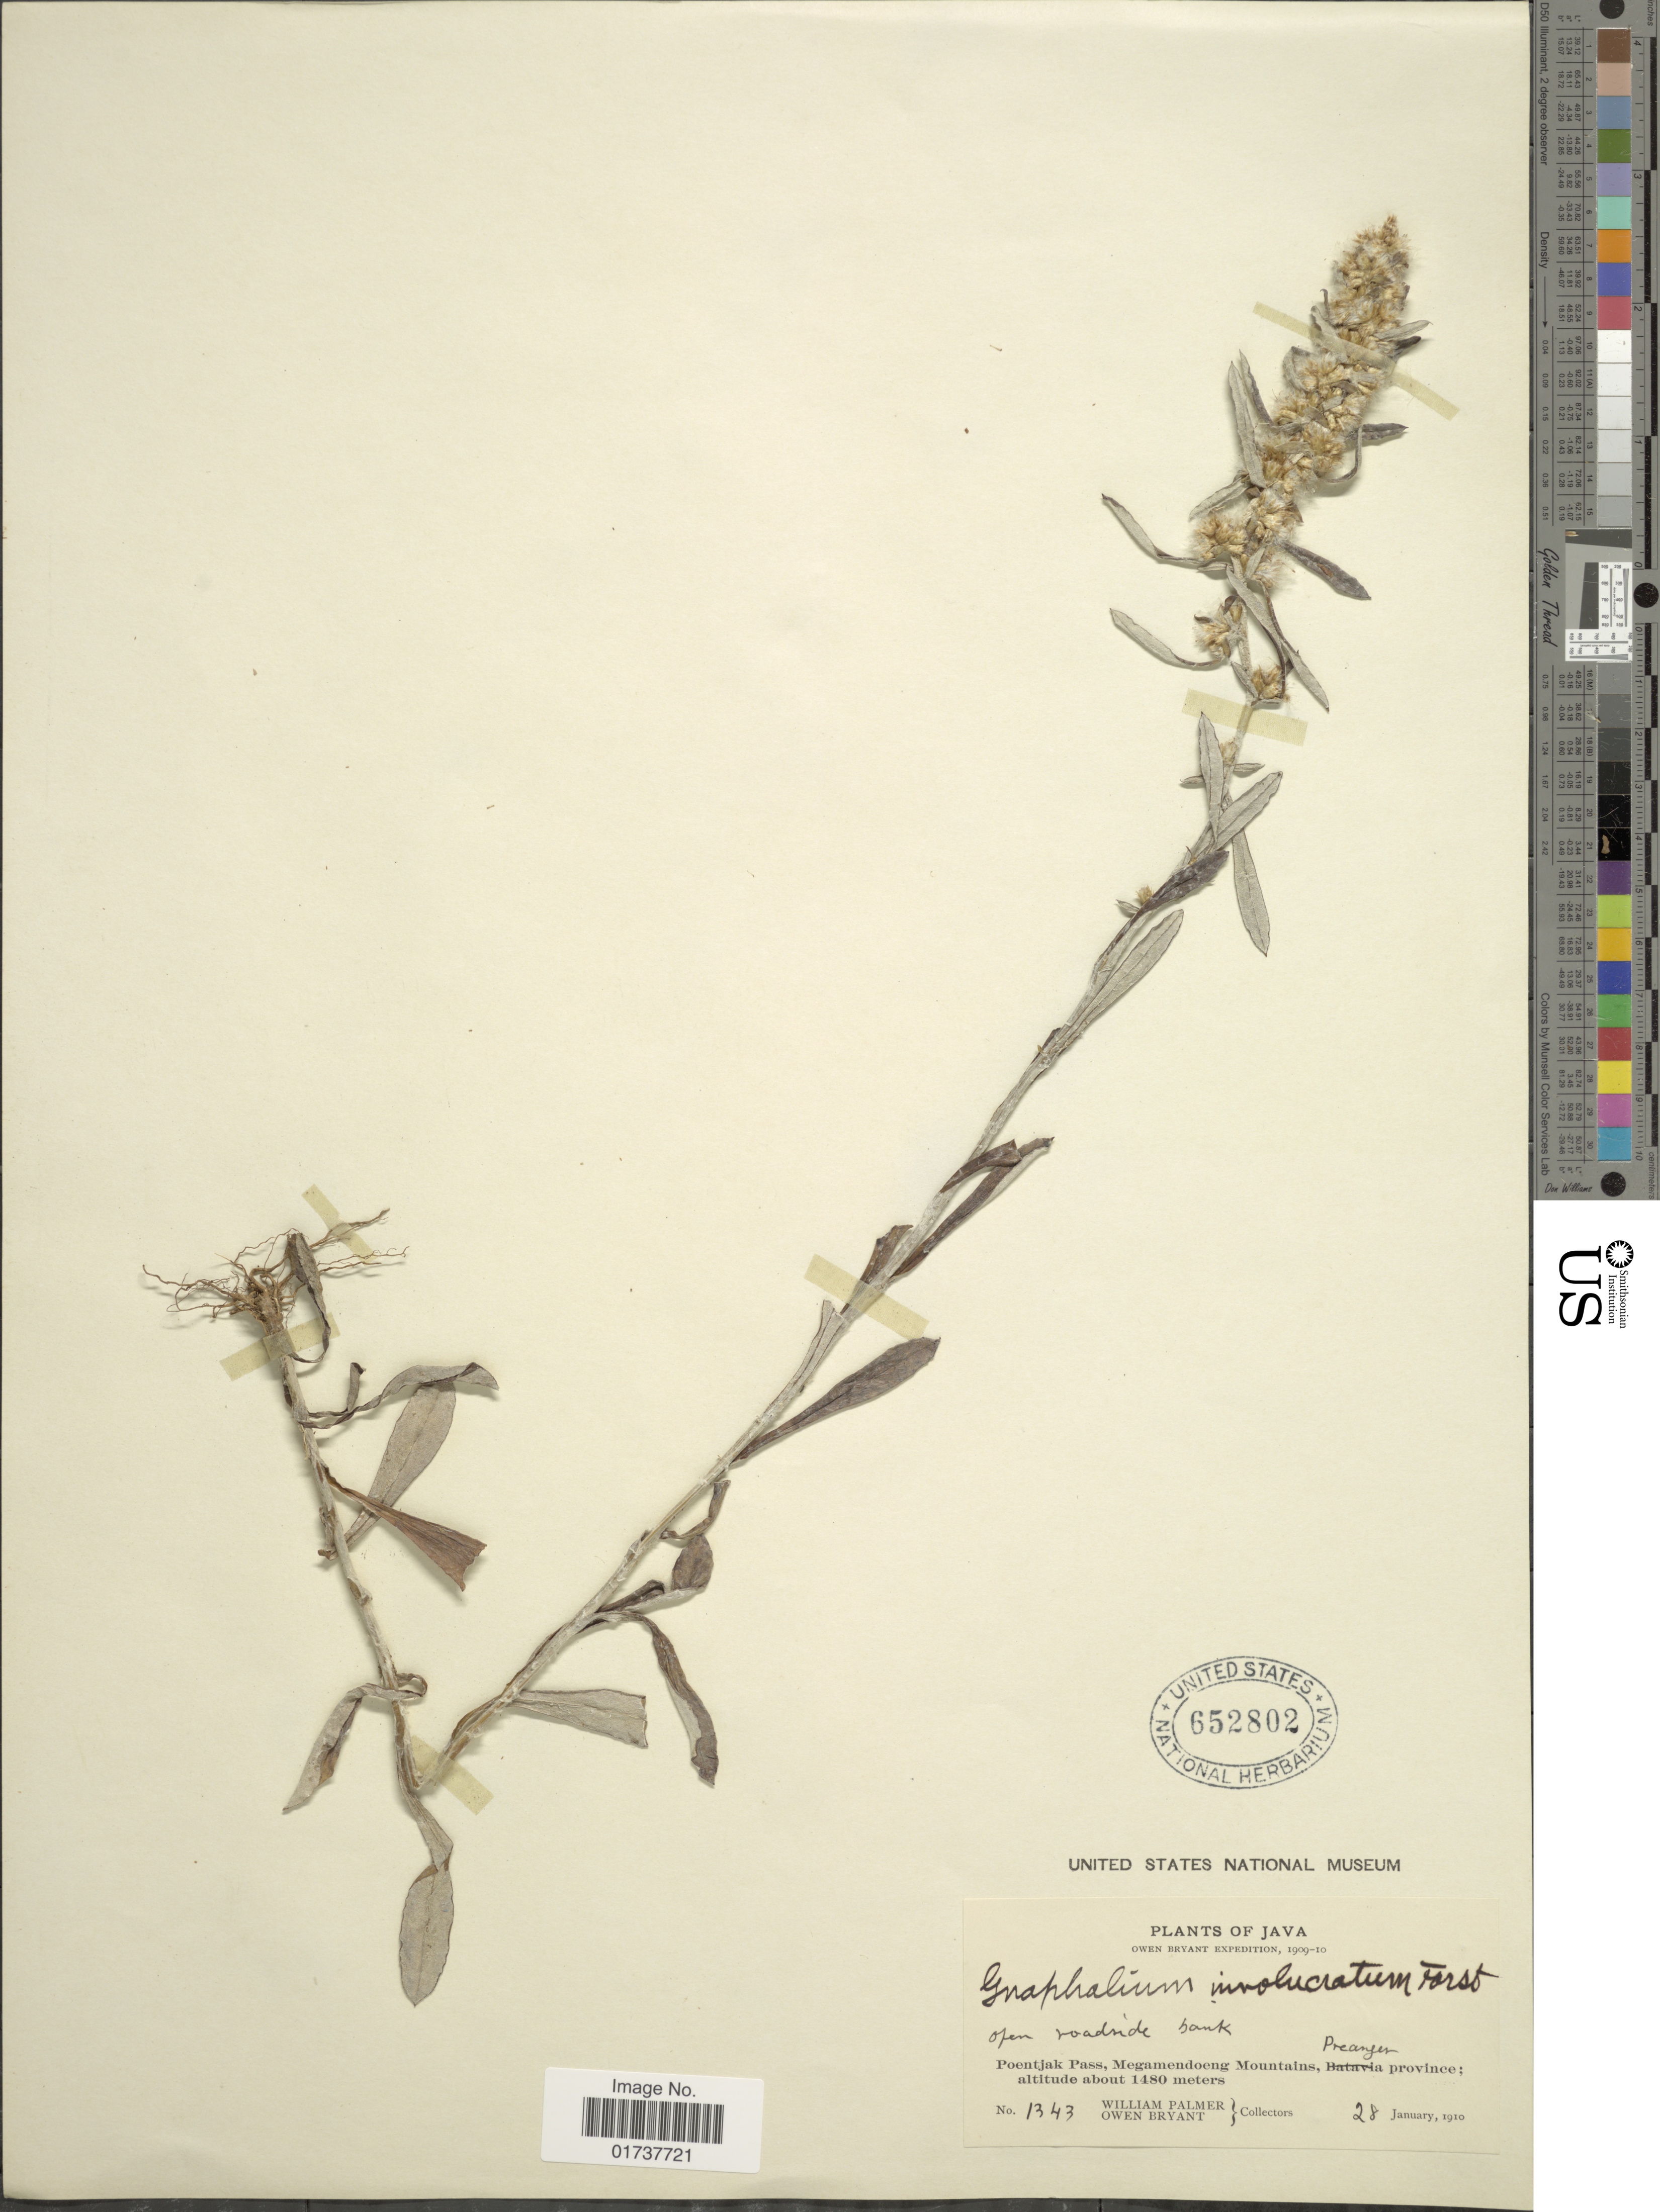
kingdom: Plantae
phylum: Tracheophyta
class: Magnoliopsida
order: Asterales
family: Asteraceae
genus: Gnaphalium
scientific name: Gnaphalium purpureum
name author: L.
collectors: W. Palmer & O. Bryant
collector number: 1343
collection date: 1910-01-28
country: Indonesia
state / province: Java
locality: Poentjak Pass, Megamendoeng Mountains, Preanger Province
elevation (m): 1480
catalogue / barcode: US 652802